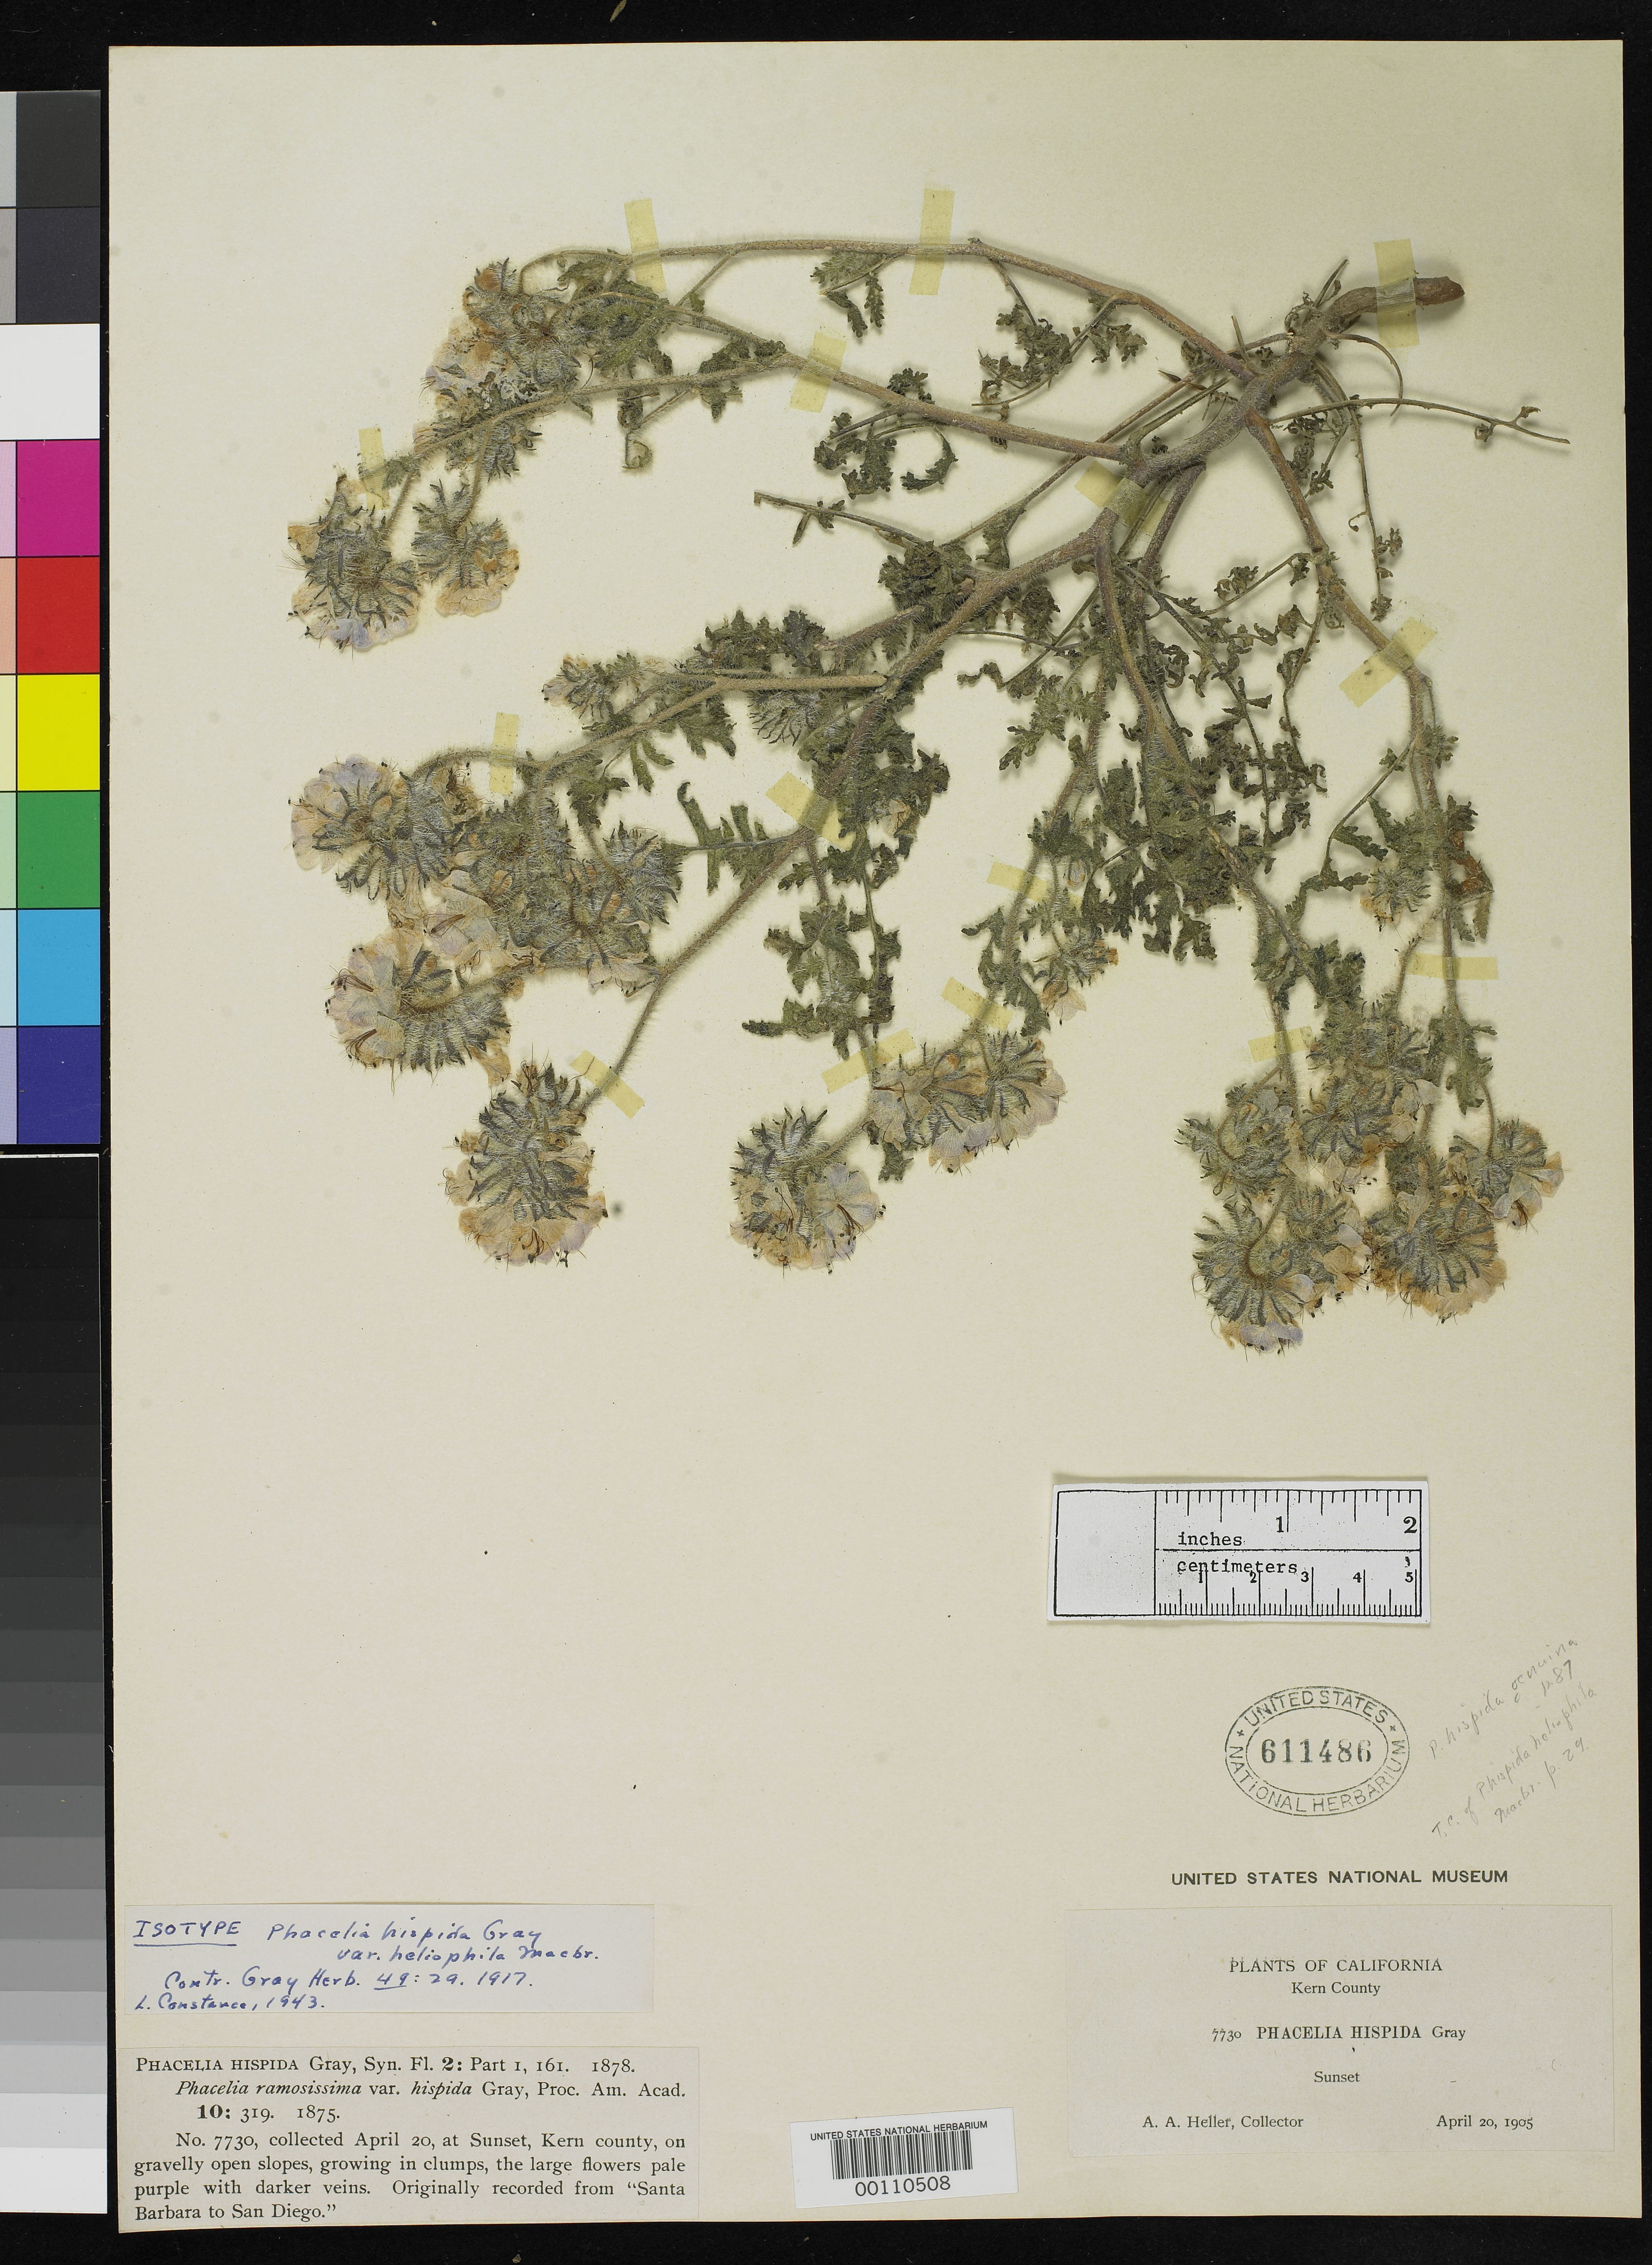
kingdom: Plantae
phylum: Tracheophyta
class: Magnoliopsida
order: Boraginales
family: Hydrophyllaceae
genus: Phacelia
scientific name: Phacelia hispida var. heliophila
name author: J.F. Macbr.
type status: Isotype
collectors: A. A. Heller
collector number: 7730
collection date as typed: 20 Apr 1905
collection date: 1905-04-20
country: United States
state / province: California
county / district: Kern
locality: Sunset.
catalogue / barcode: US 611486